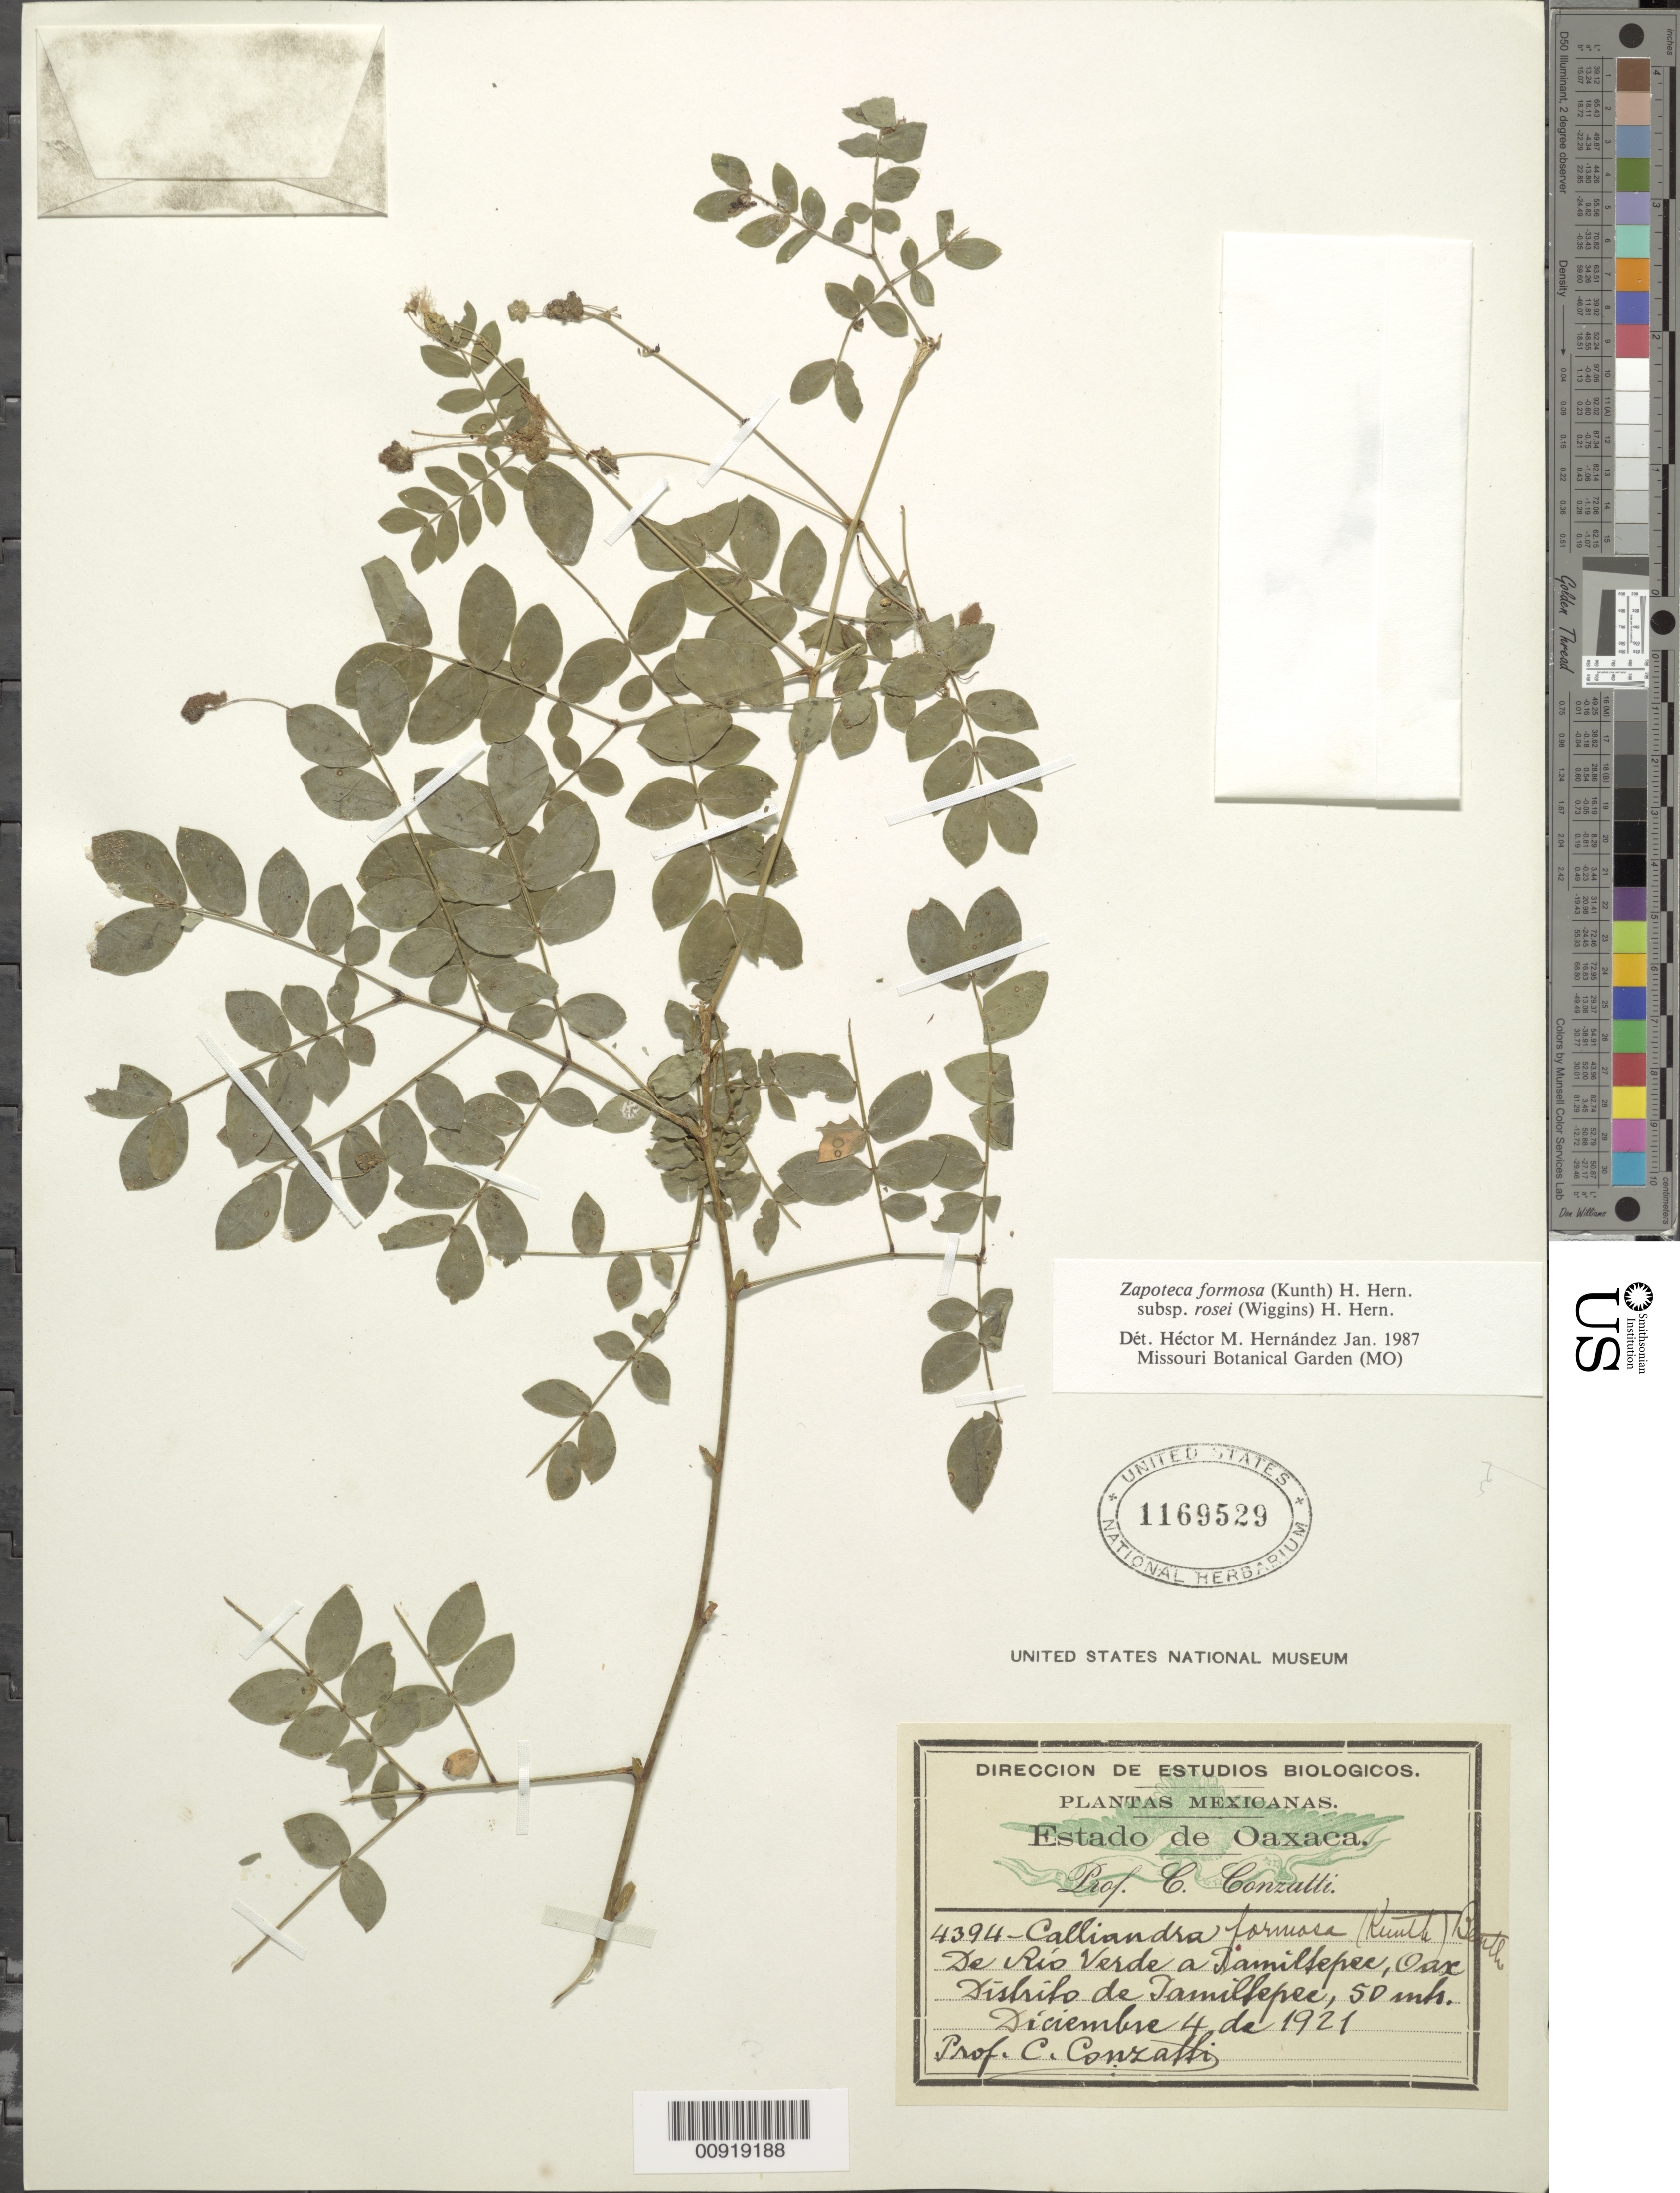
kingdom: Plantae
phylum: Tracheophyta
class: Magnoliopsida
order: Fabales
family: Fabaceae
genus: Zapoteca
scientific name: Zapoteca formosa subsp. rosei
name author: (Wiggins) H.M. Hern.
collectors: C. Conzatti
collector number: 4394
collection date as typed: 04 Dec 1921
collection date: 1921-12-04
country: Mexico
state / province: Oaxaca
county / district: Jamiltepec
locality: De Río Verde a Jamiltepec, Distrito de Jamiltepec, Oaxaca.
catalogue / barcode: US 1169529